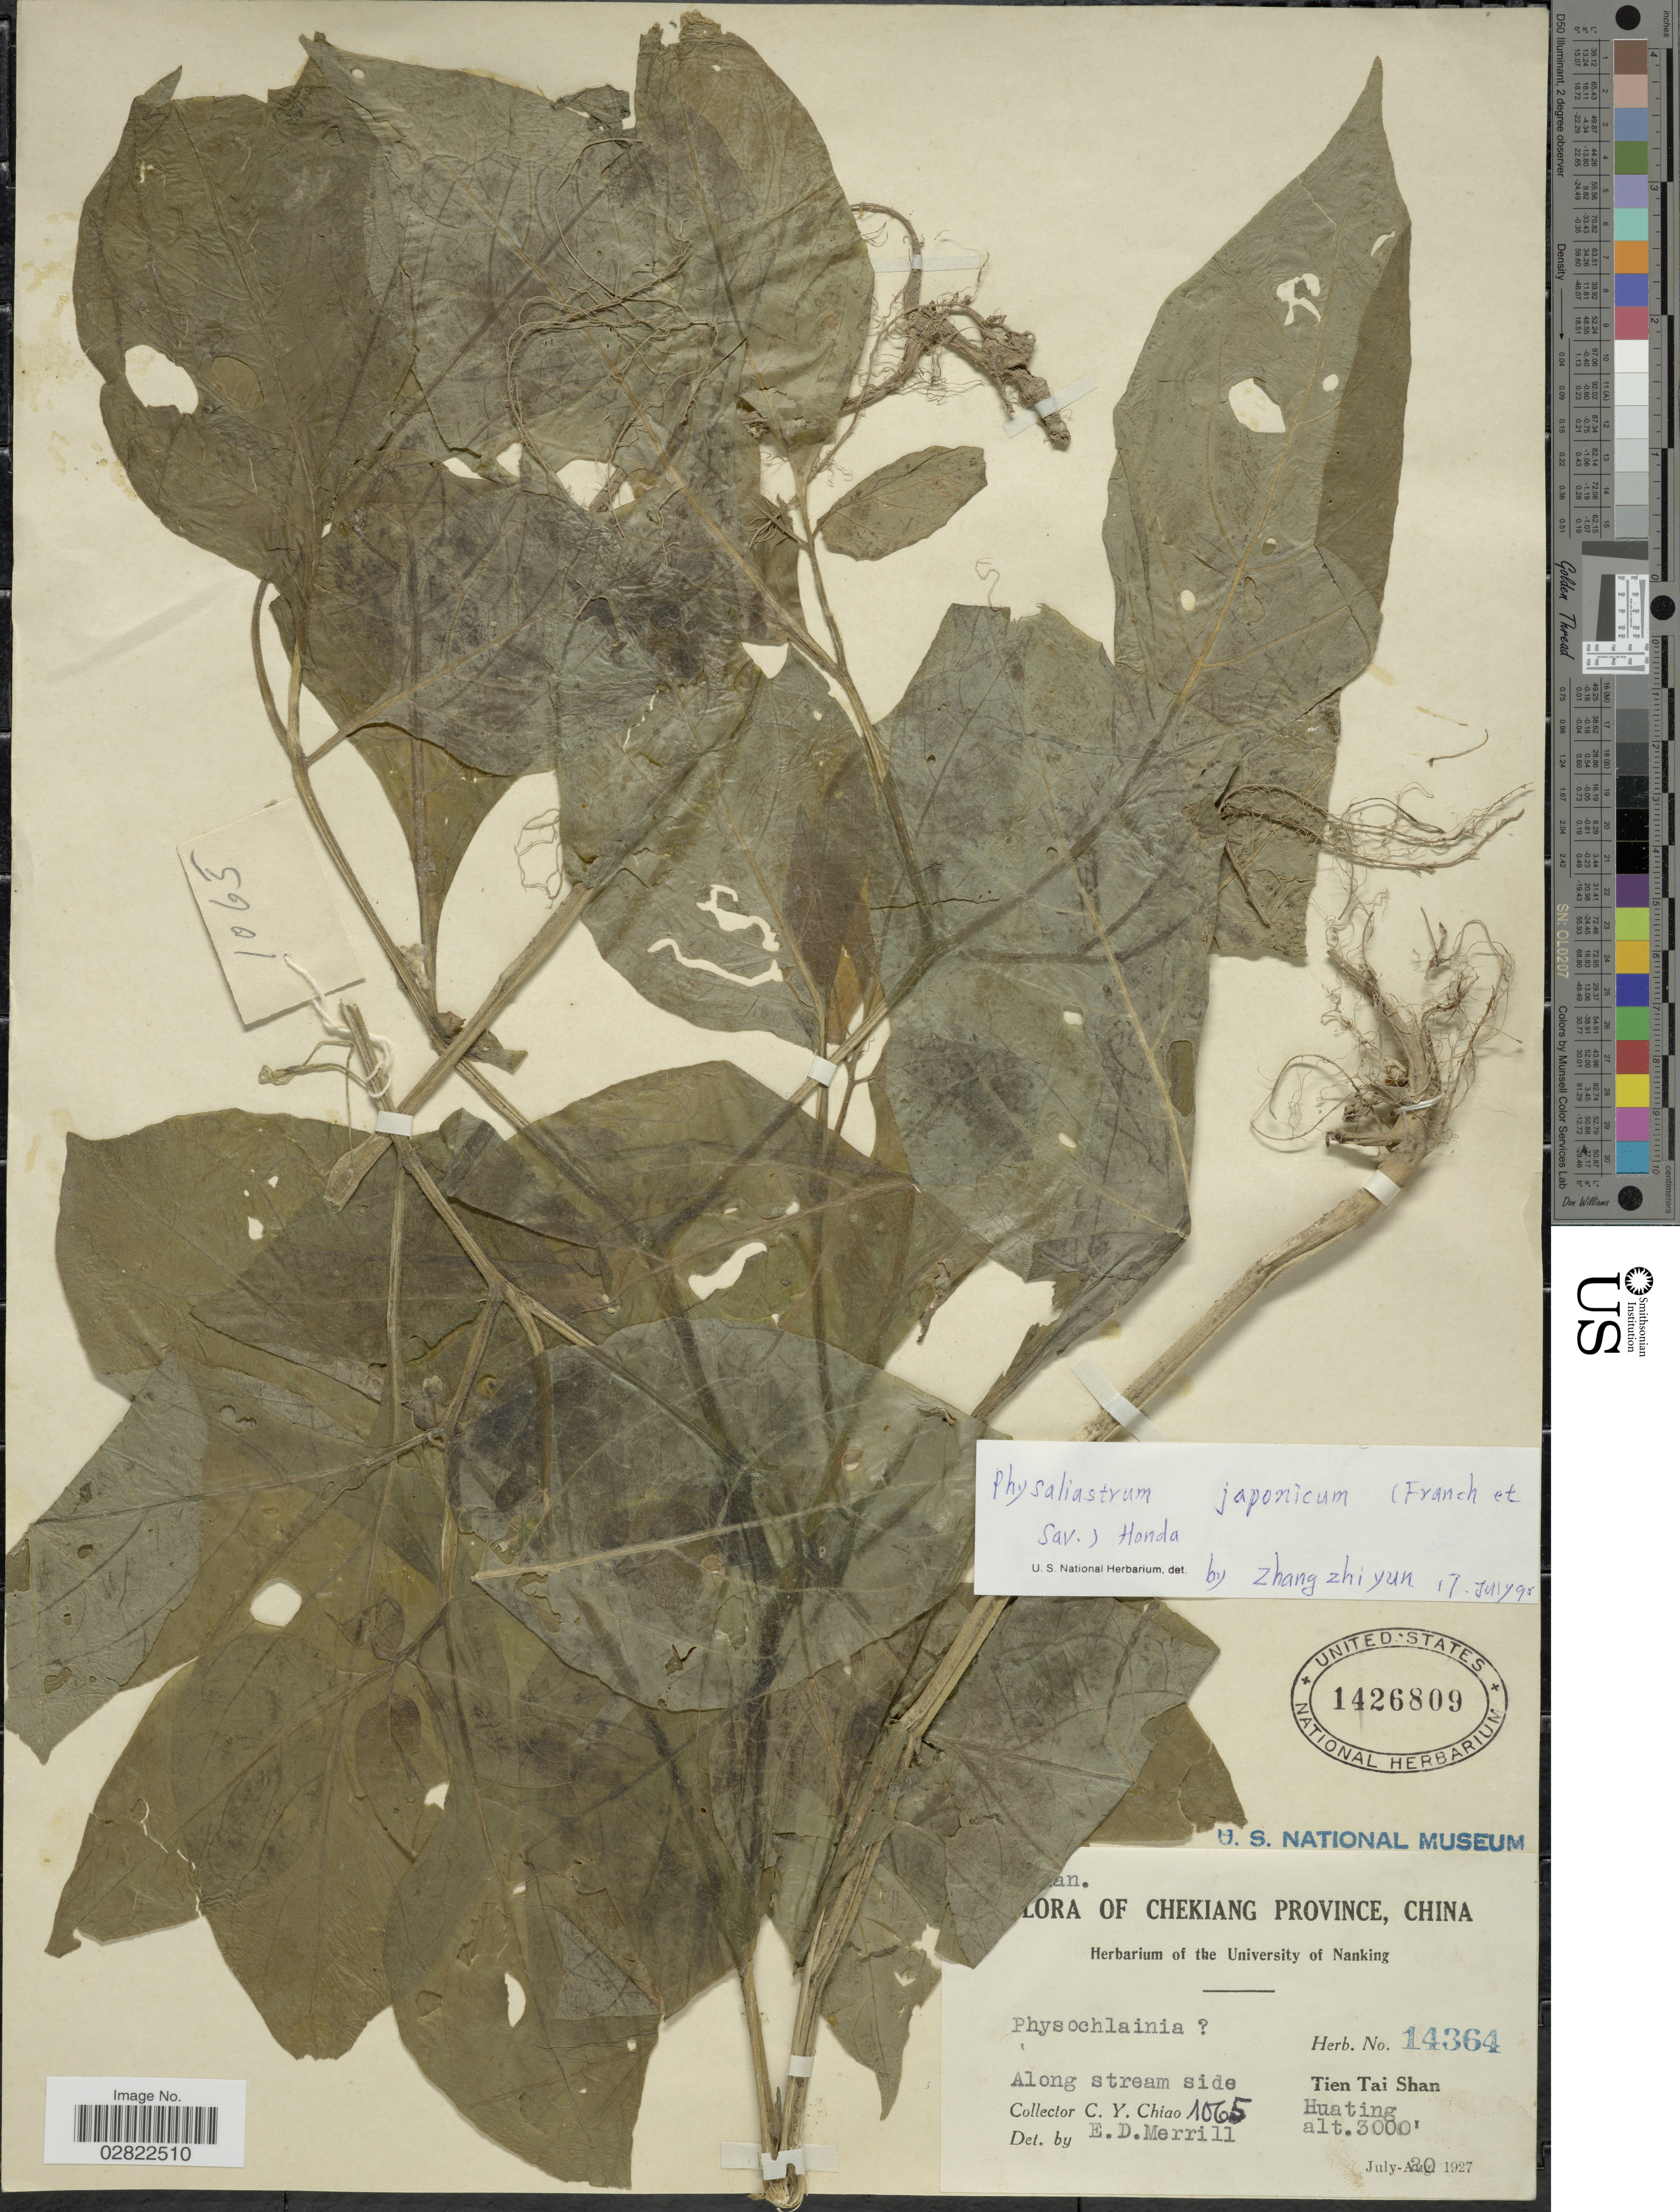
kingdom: Plantae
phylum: Tracheophyta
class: Magnoliopsida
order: Solanales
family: Solanaceae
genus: Physaliastrum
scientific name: Physaliastrum japonicum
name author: (Franch. & Sav.) Honda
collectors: C. Y. Chiao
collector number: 1065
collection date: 1927-07-20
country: China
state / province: Zhejiang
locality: Chekiang Province, Tien Tai Shan, Huating.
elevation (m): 914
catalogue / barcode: US 1426809